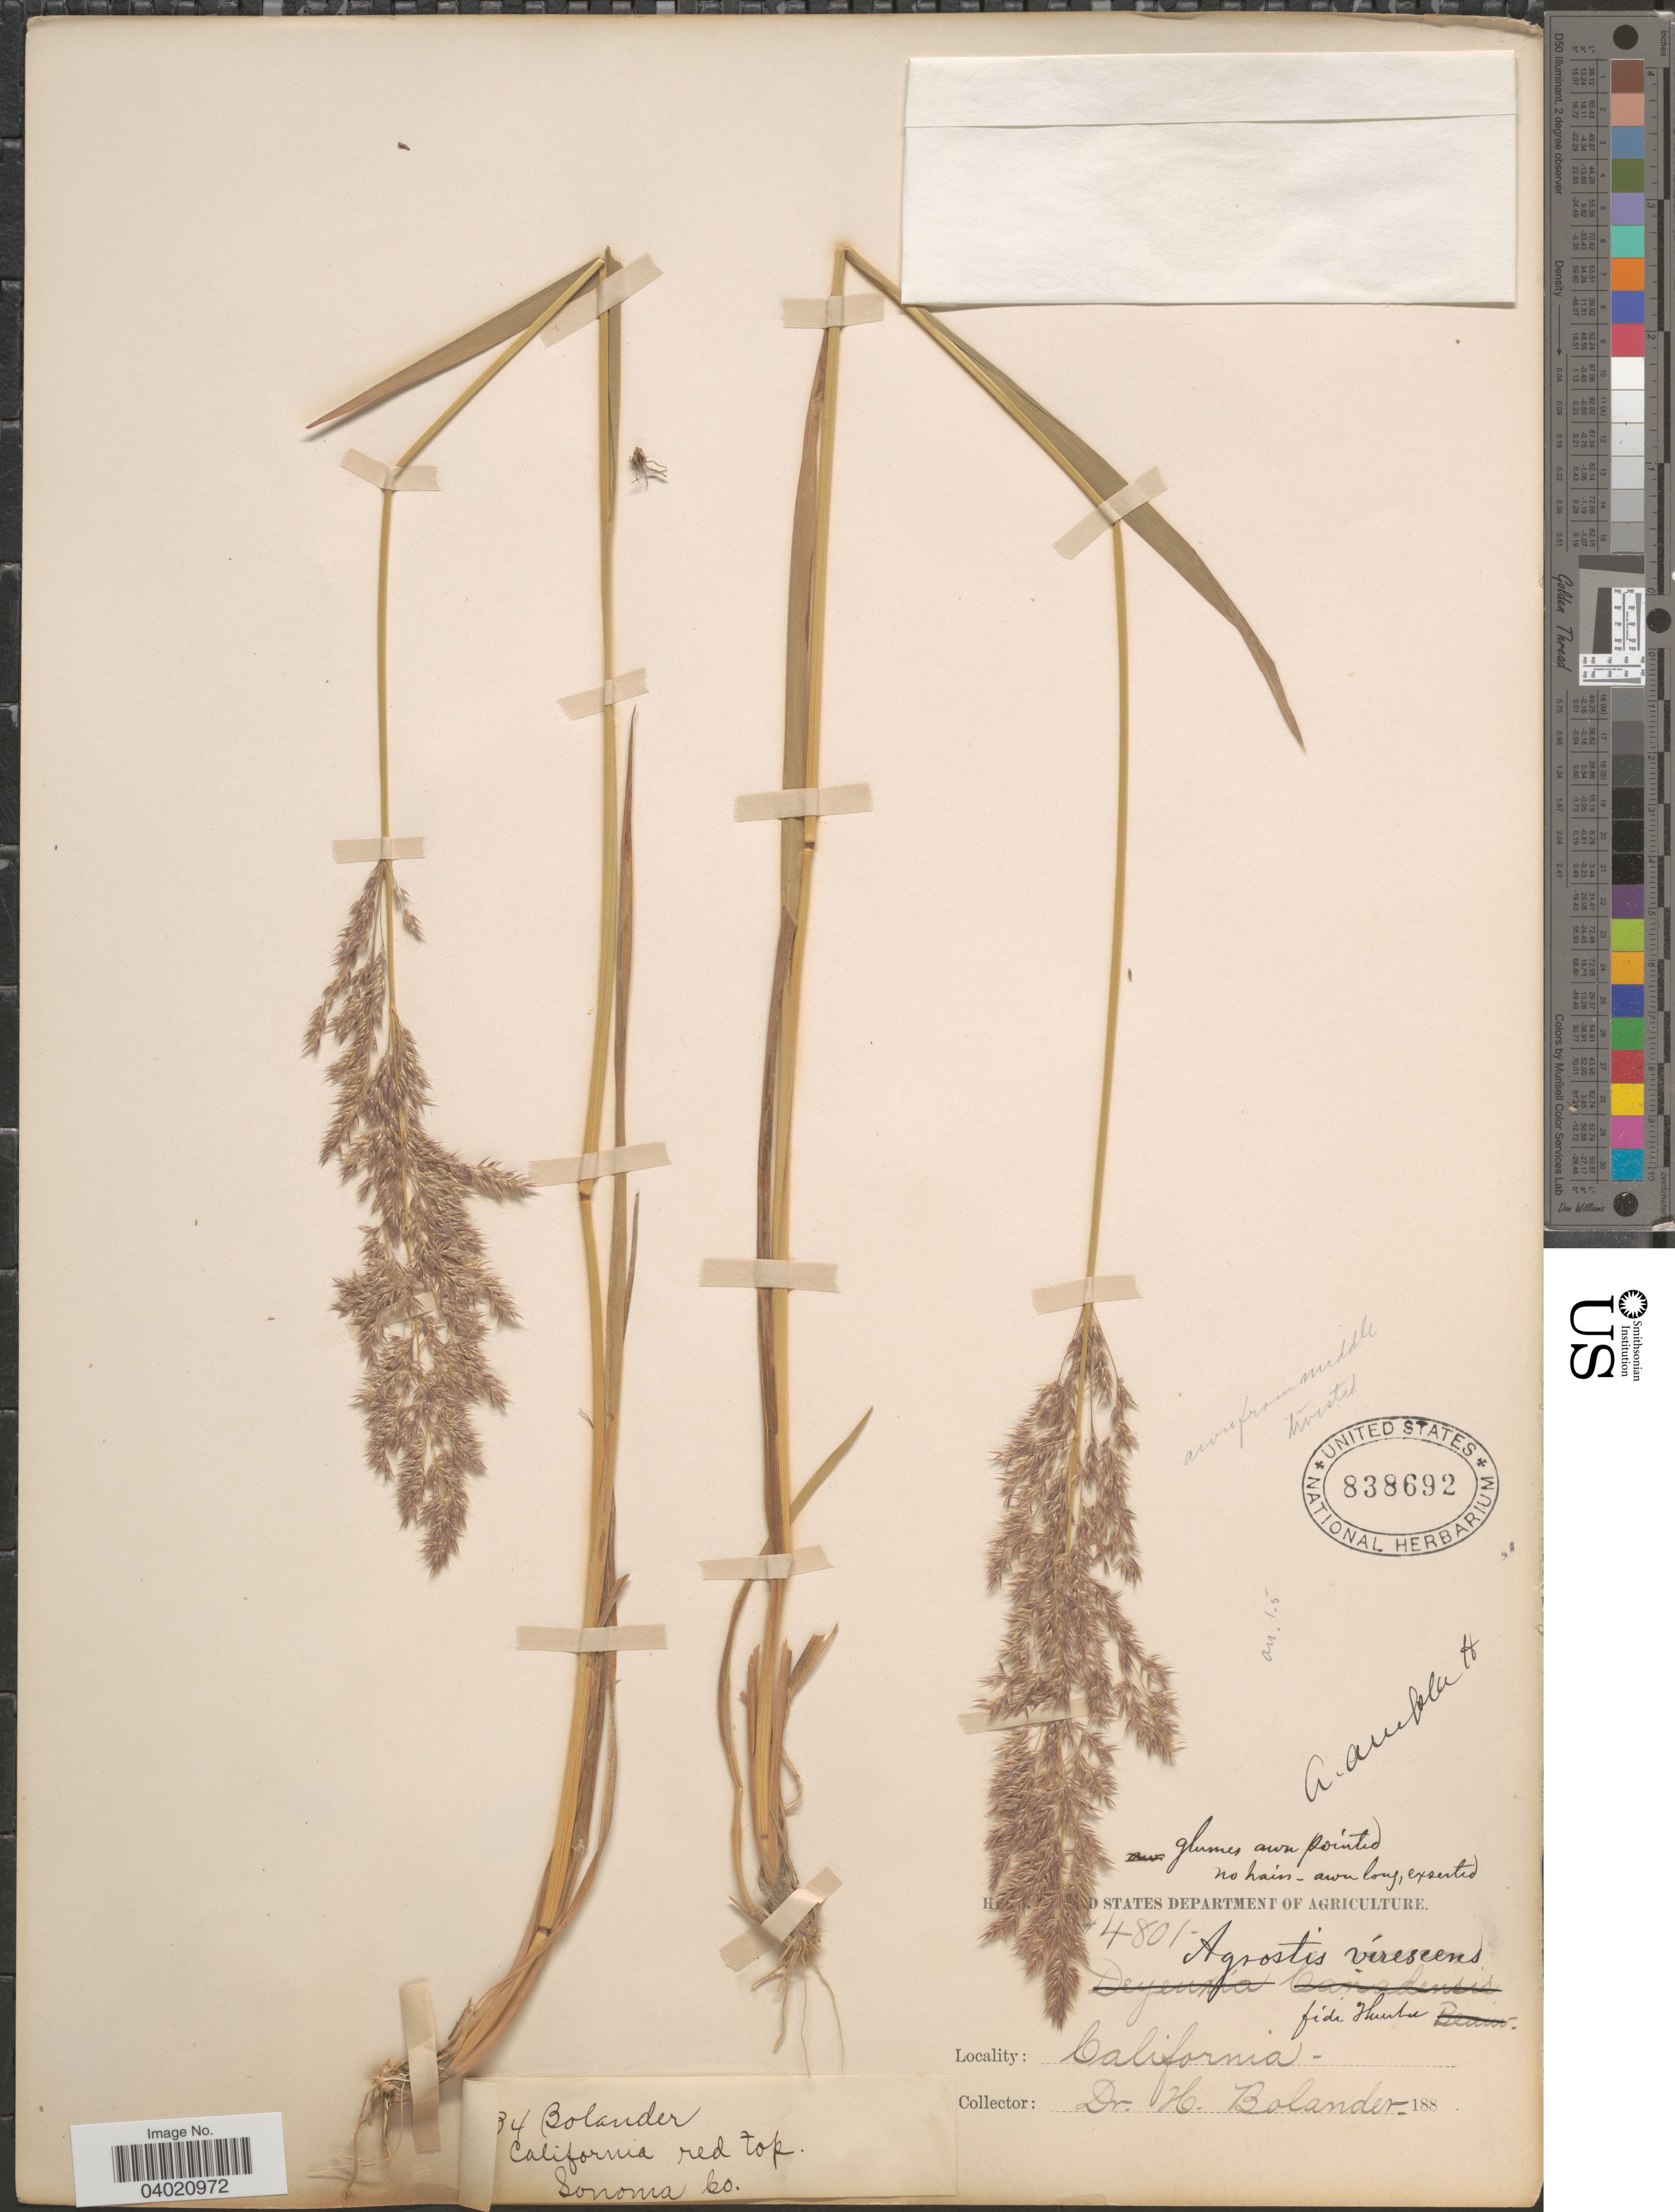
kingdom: Plantae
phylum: Tracheophyta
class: Liliopsida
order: Poales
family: Poaceae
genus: Agrostis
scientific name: Agrostis microphylla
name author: Steud.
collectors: H. Bolander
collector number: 4801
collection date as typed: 188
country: United States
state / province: California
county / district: Sonoma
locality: Sonoma Co.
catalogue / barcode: US 838692